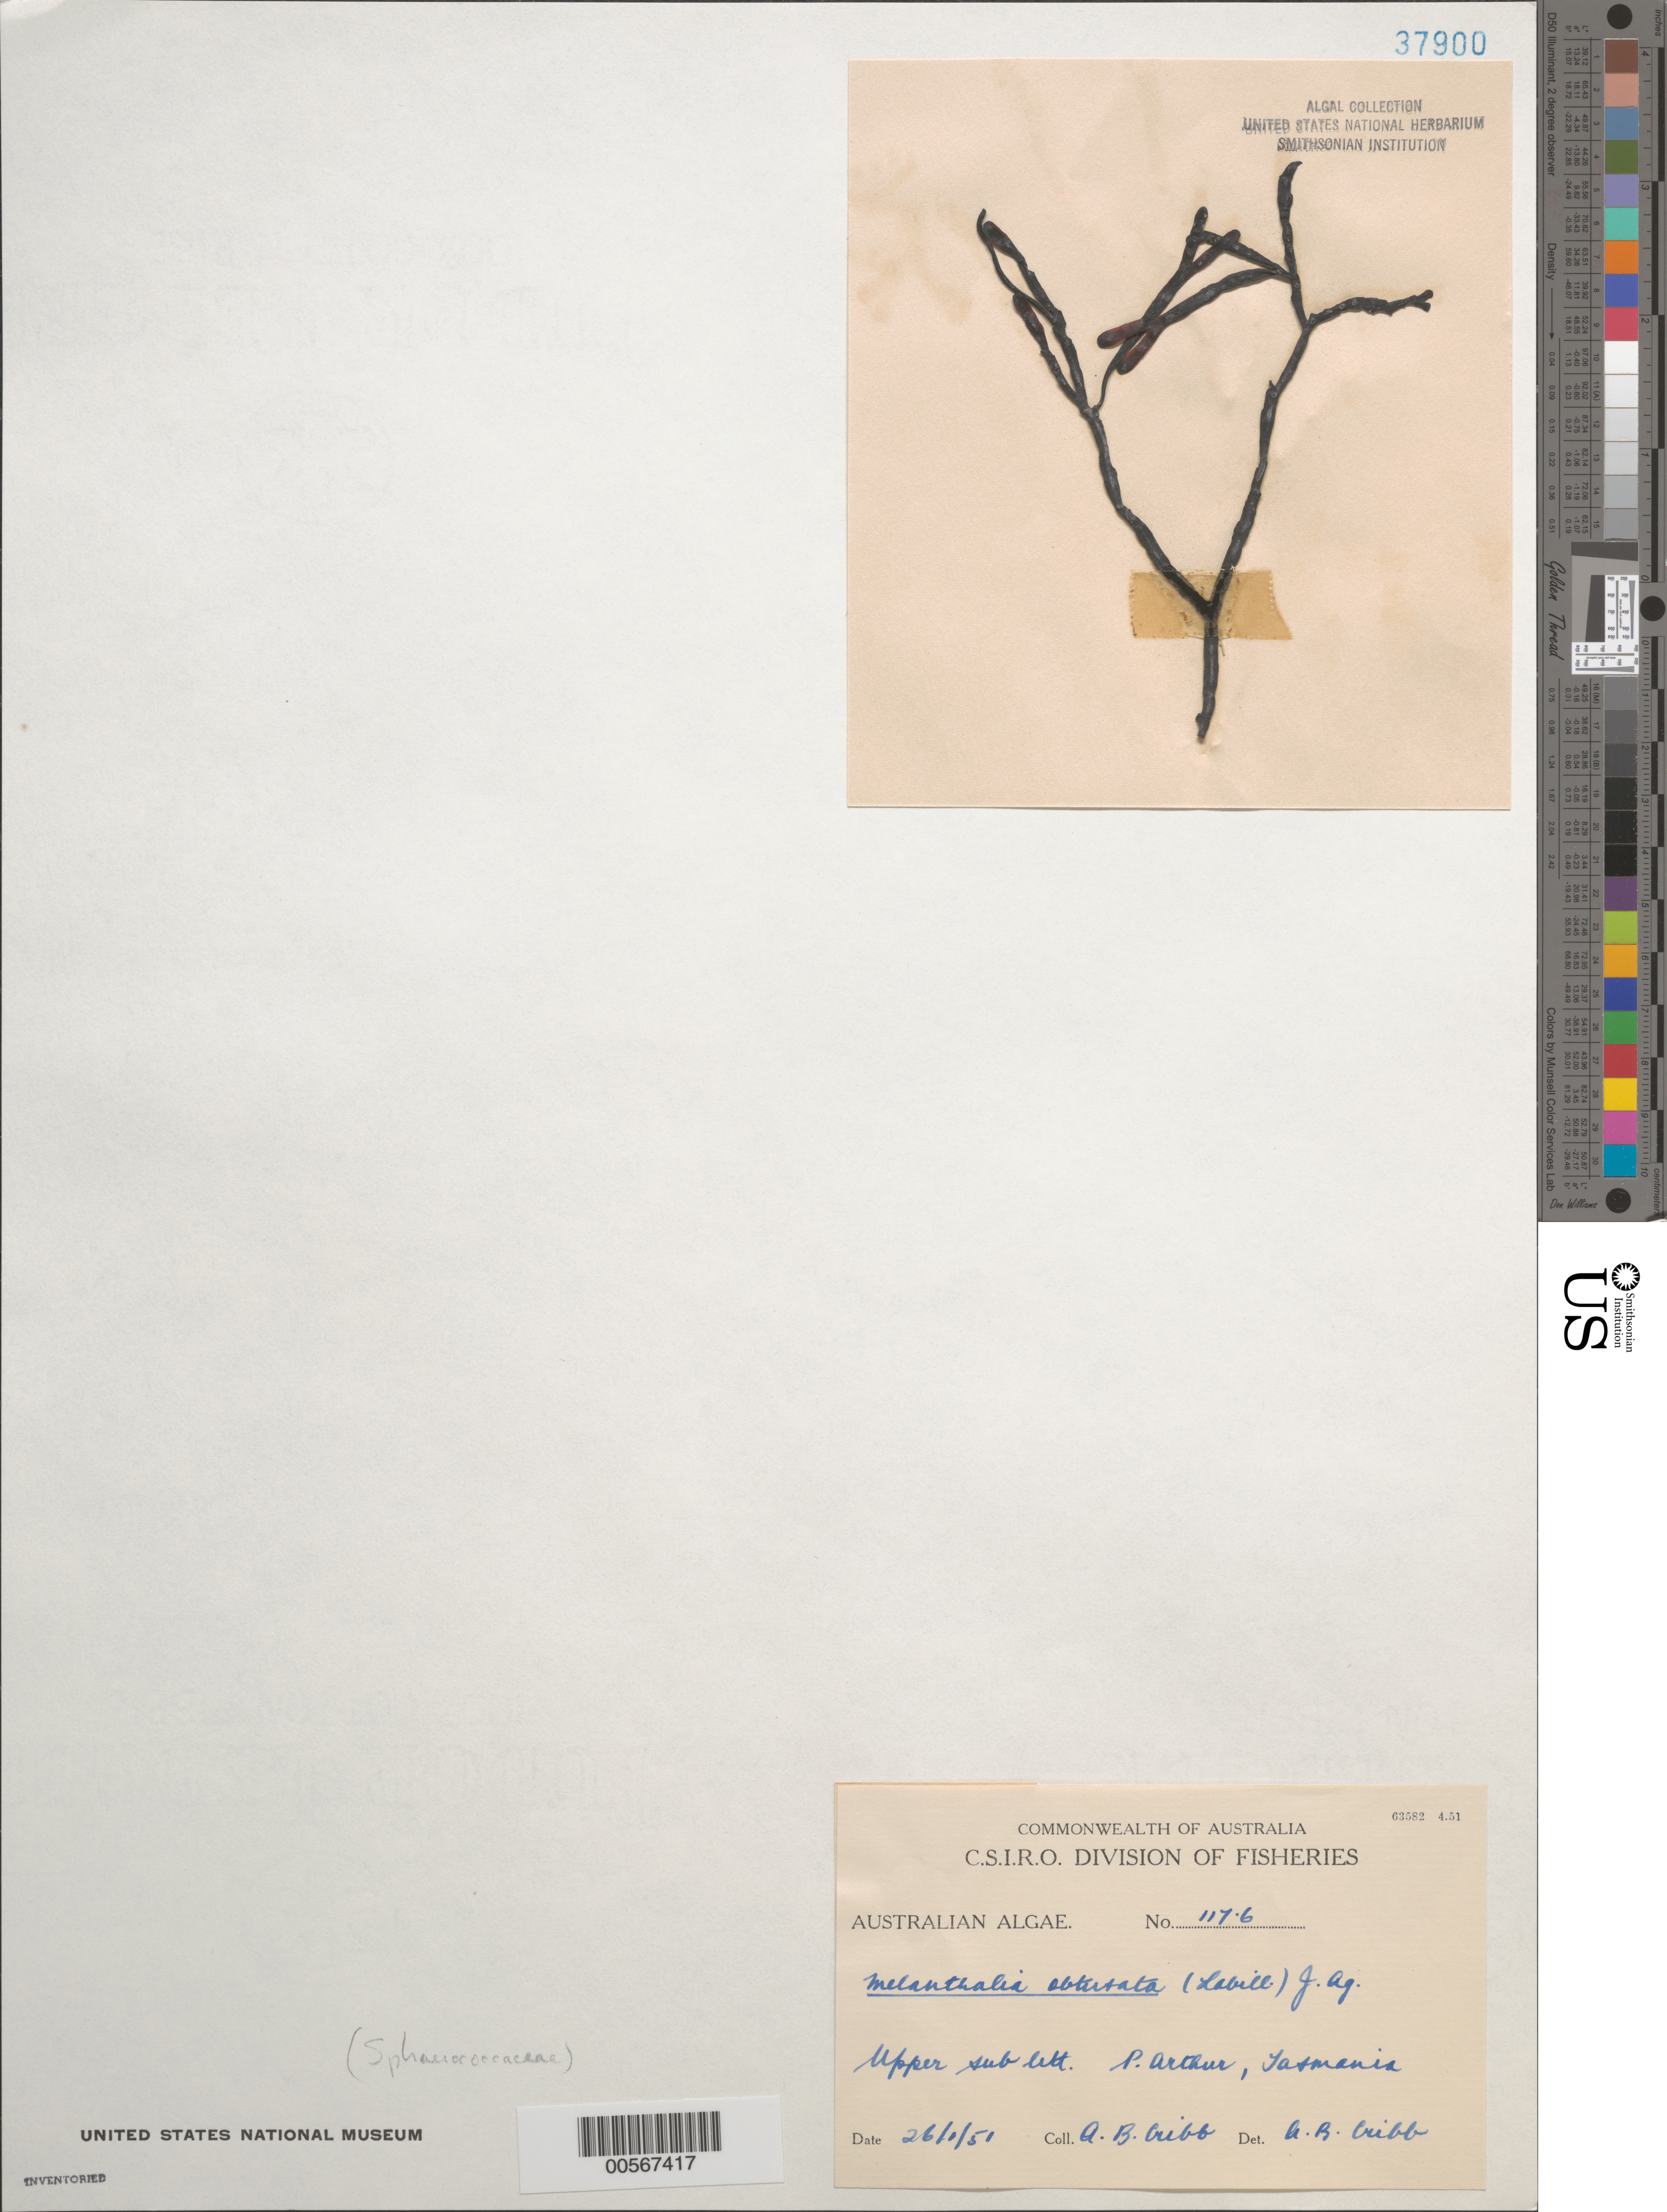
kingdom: Plantae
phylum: Rhodophyta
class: Florideophyceae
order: Gracilariales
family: Gracilariaceae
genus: Melanthalia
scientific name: Melanthalia obtusata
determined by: Cribb, A. B.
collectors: A. Cribb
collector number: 117.6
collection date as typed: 26 Jan 1951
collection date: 1951-01-26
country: Australia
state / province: Tasmania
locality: Port Arthur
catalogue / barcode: US 37900